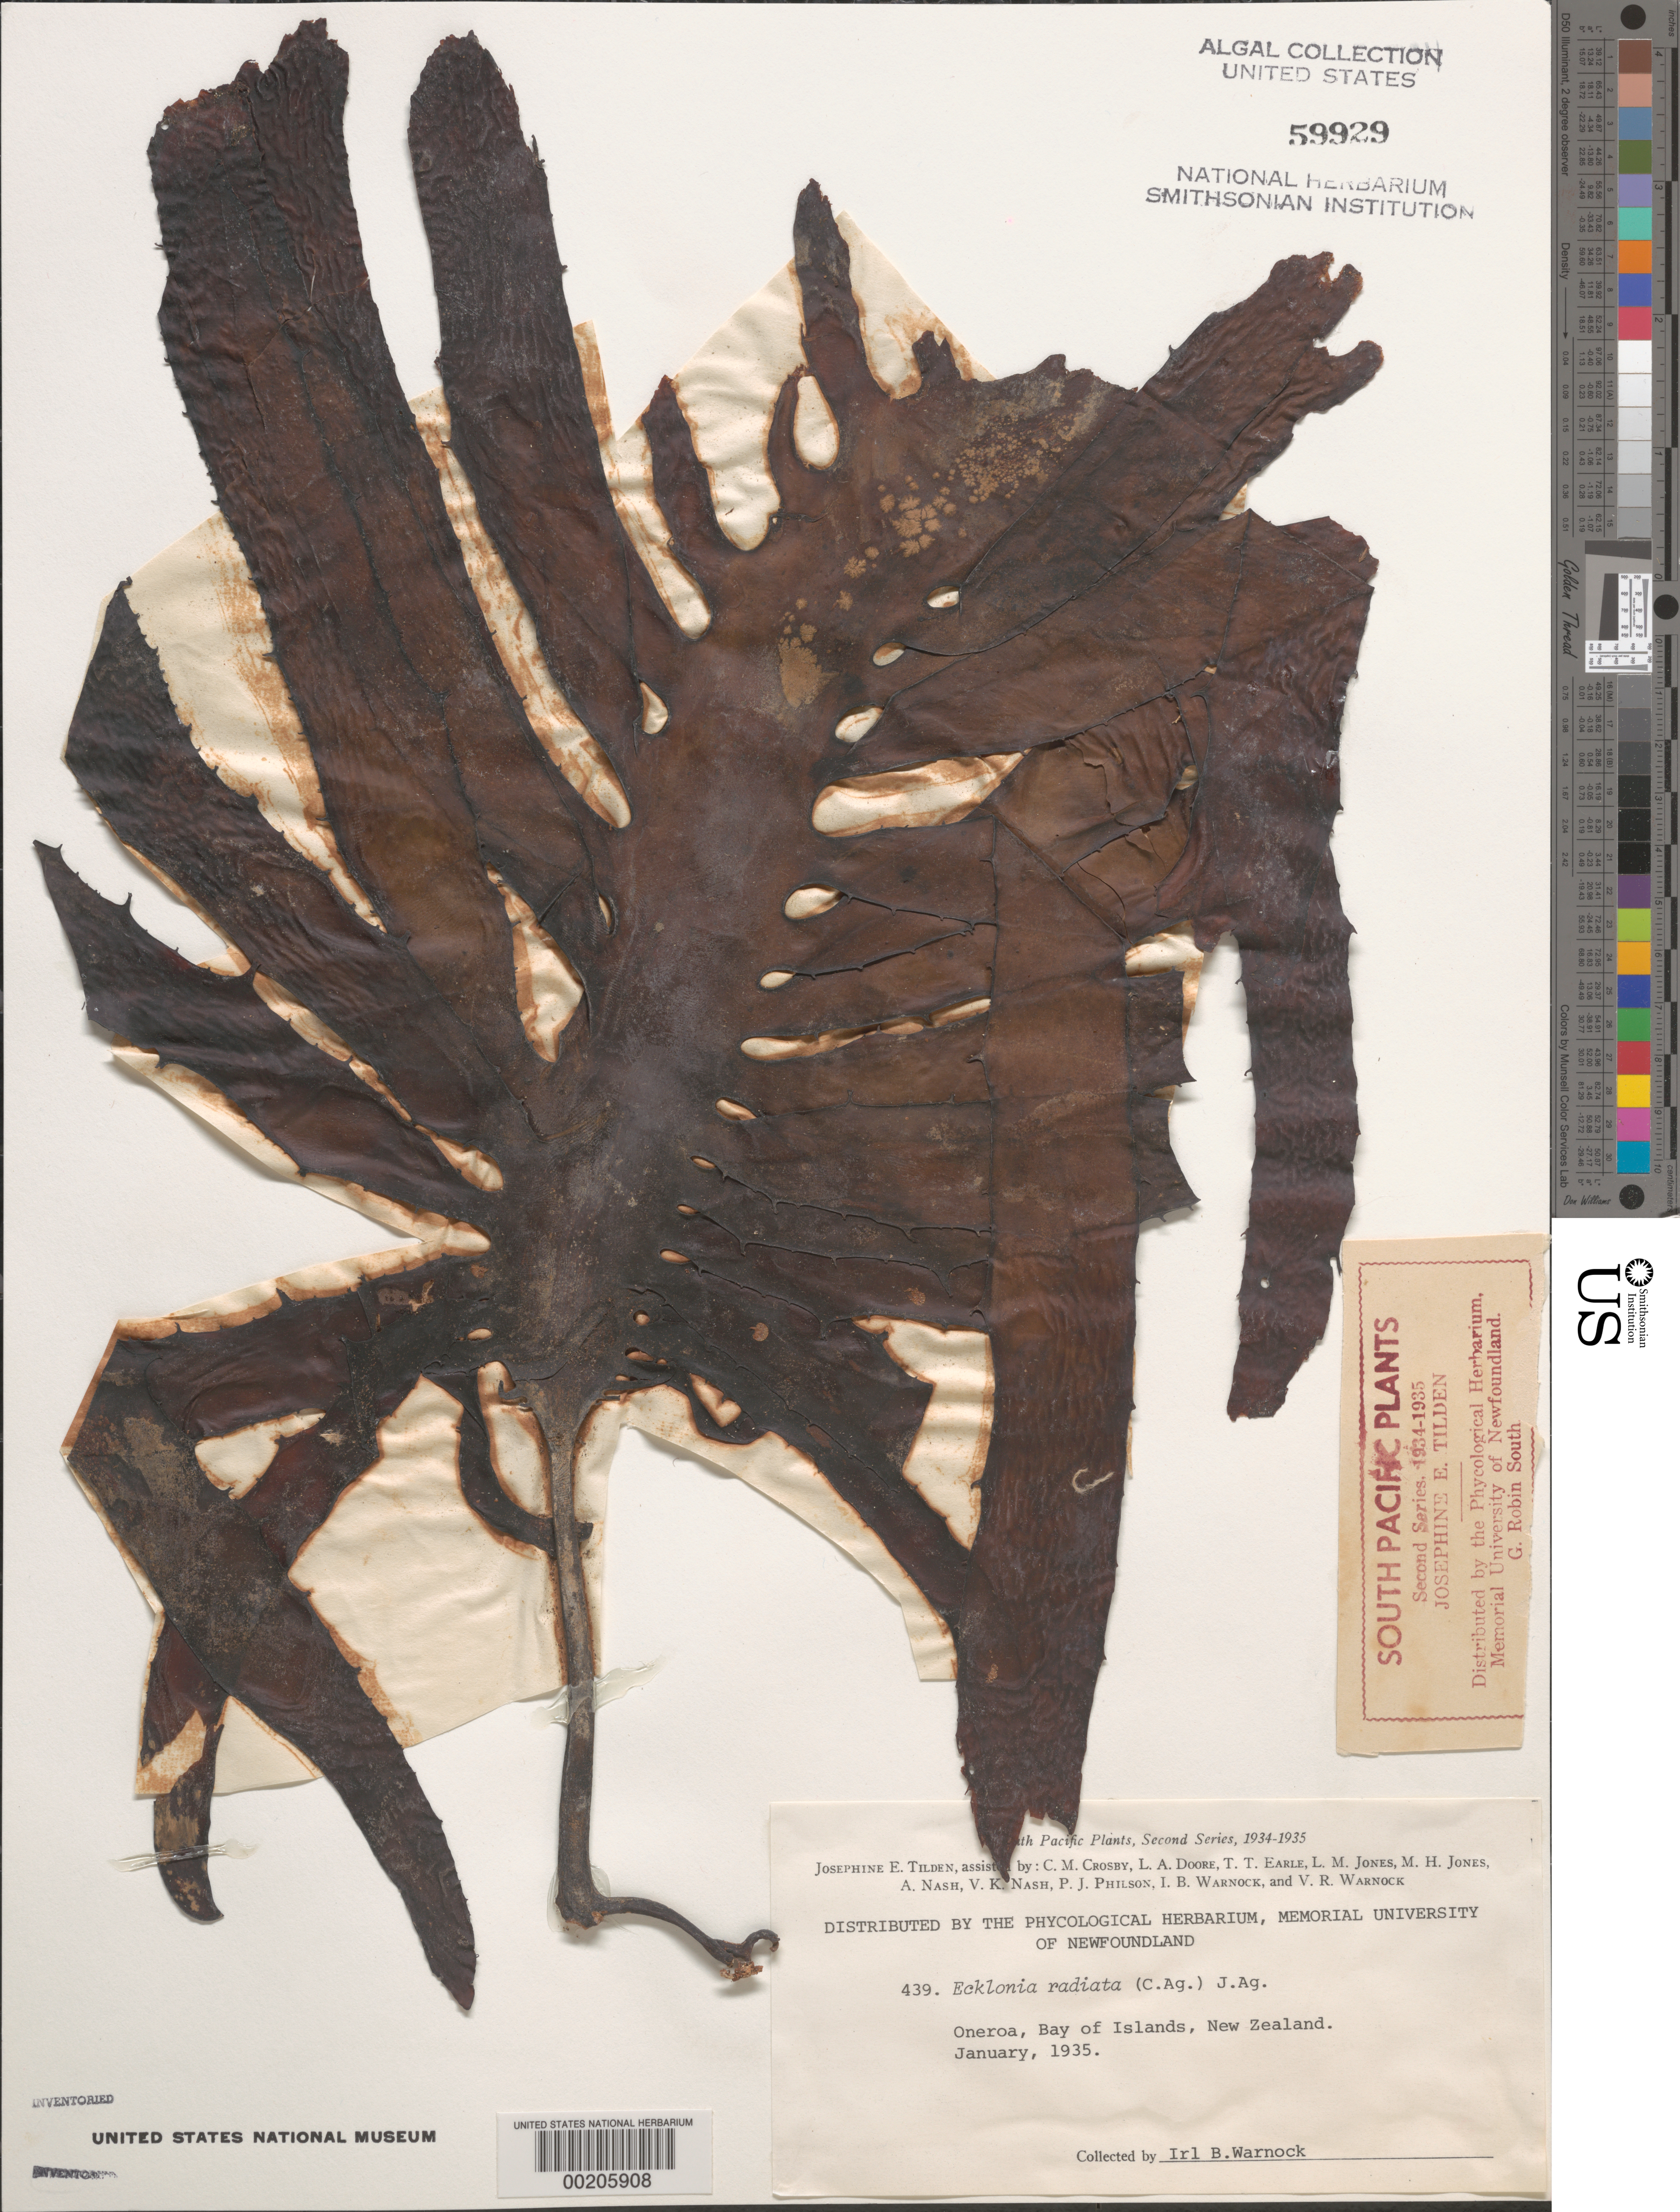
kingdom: Chromista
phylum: Ochrophyta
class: Phaeophyceae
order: Laminariales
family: Lessoniaceae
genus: Ecklonia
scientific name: Ecklonia radiata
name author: (C. Agardh) J. Agardh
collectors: I. Warnock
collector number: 439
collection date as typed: Jan 1935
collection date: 1935-01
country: New Zealand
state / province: Northland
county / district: Far North District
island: North Island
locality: Bay of Islands, Oneroa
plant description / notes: Tilden, South Pacific Plants, Second Series, 1934-1935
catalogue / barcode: US 59929